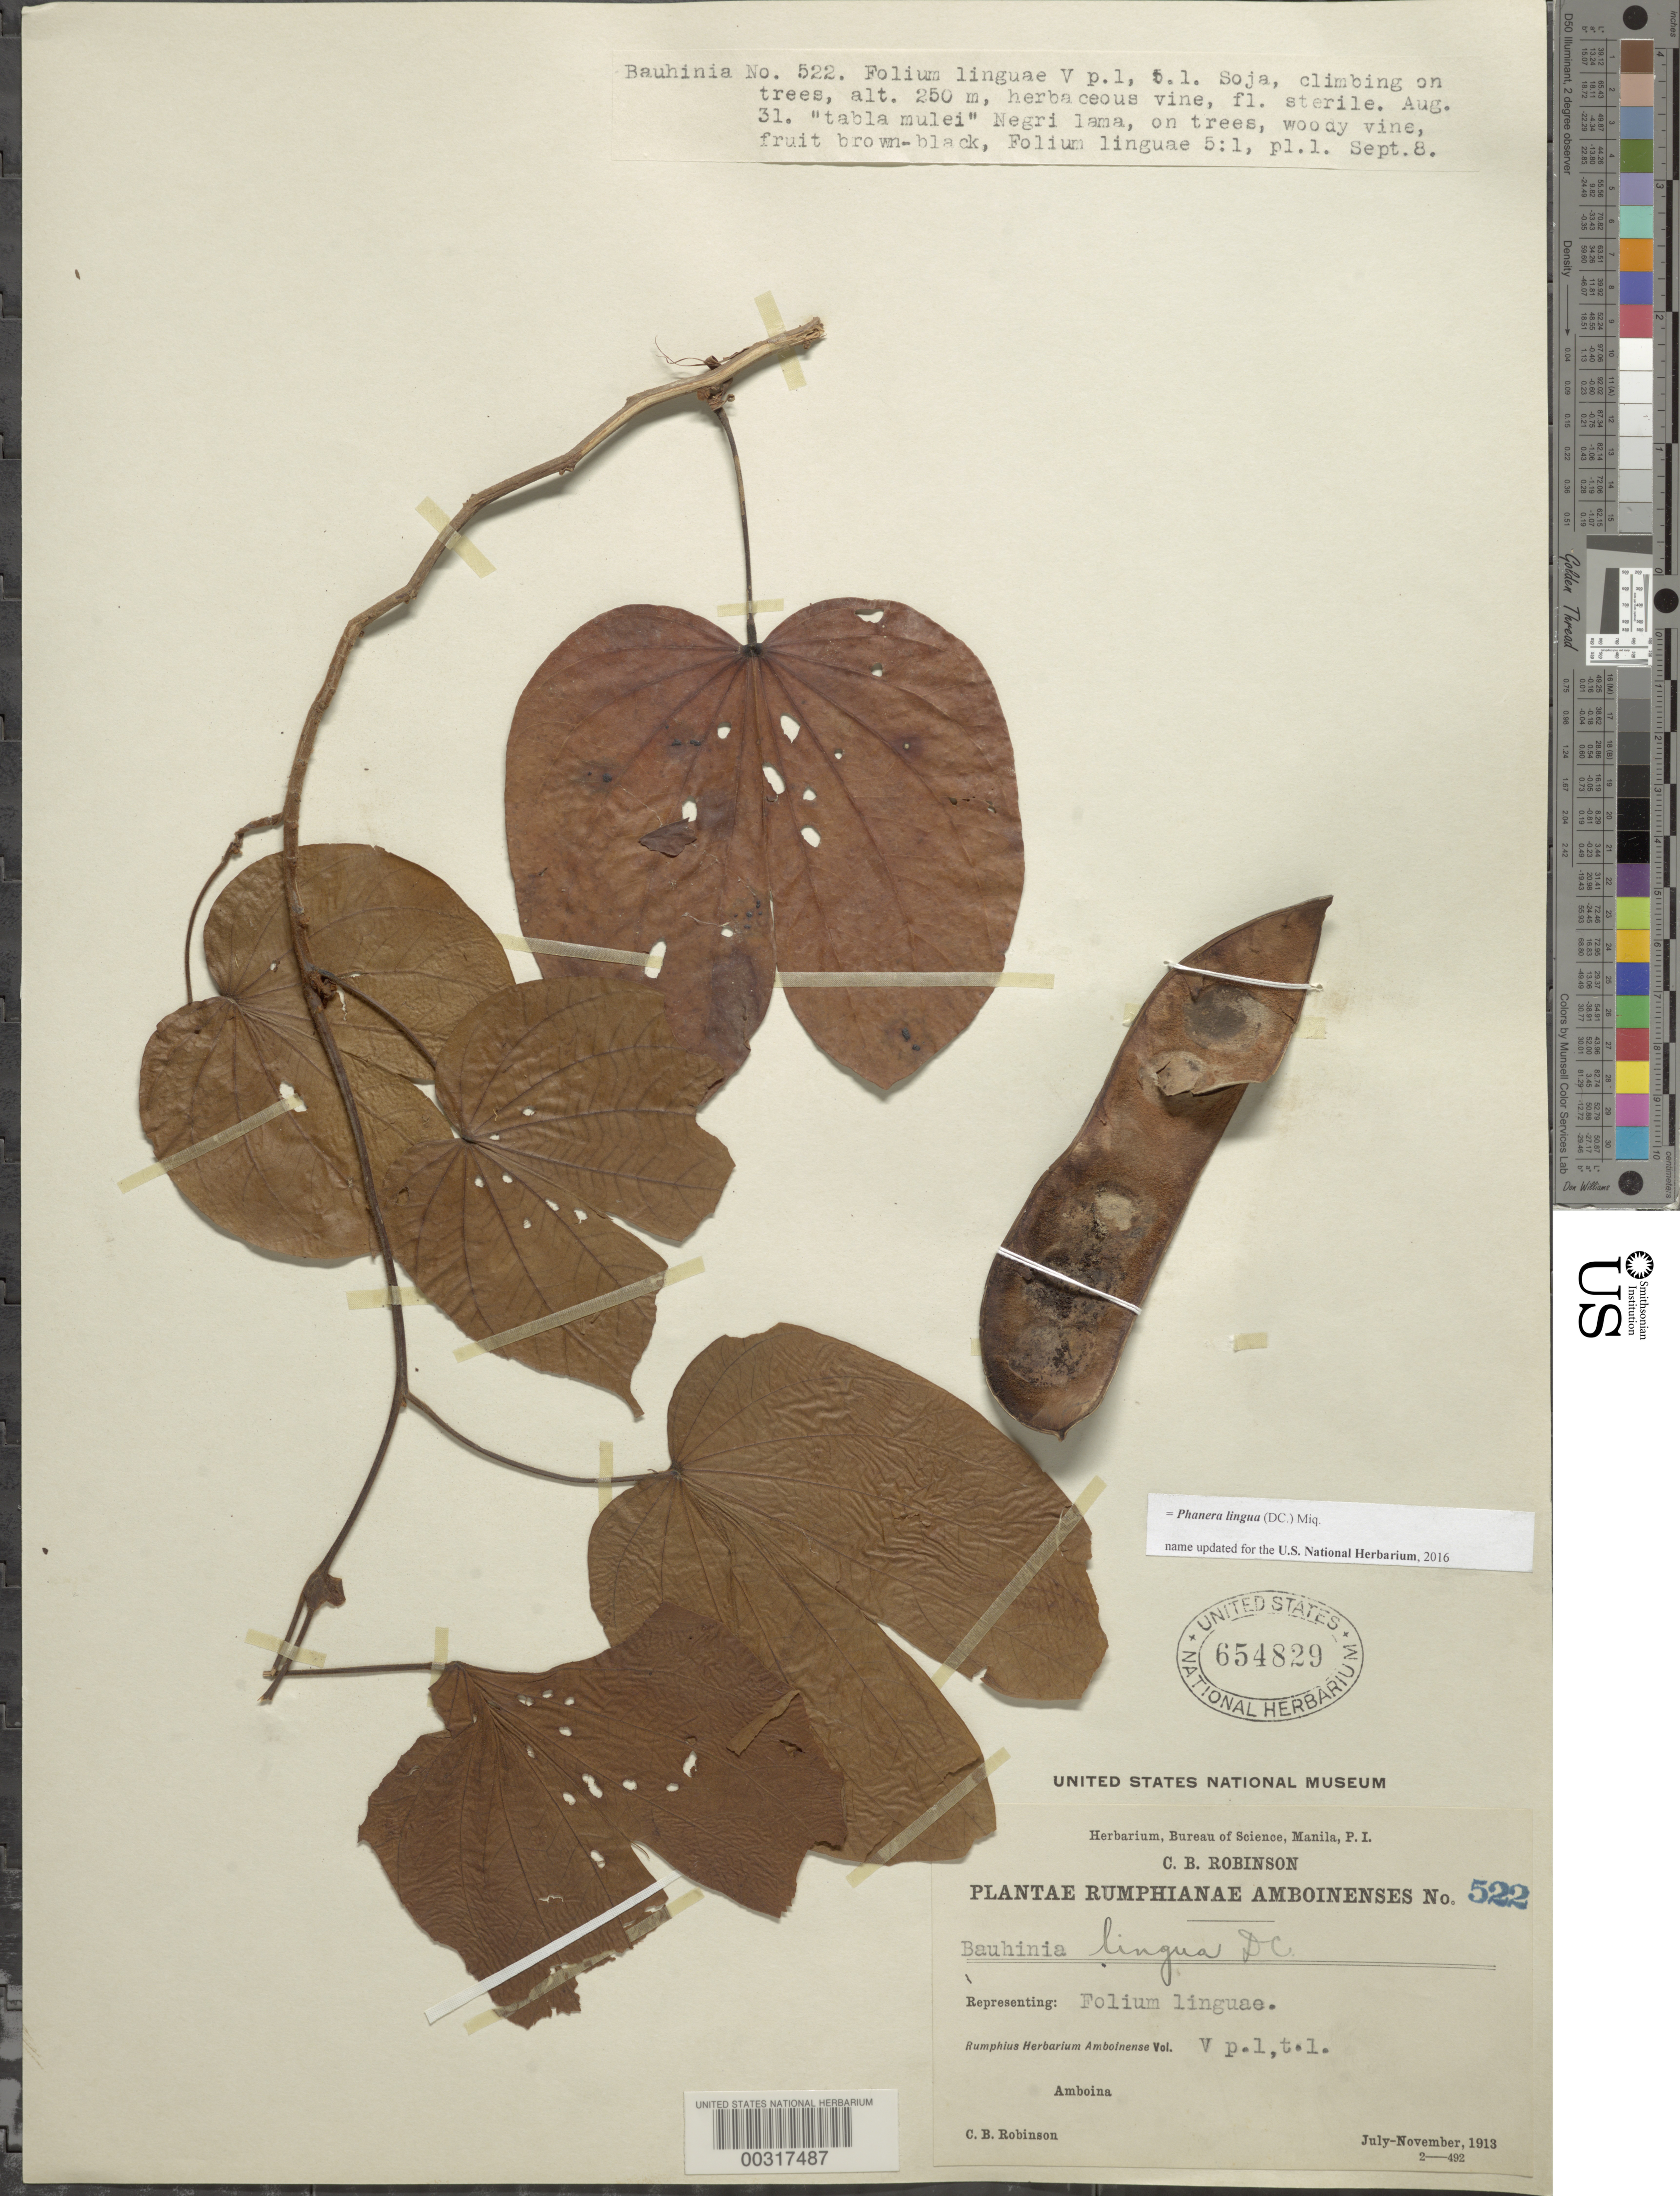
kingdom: Plantae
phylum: Tracheophyta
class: Magnoliopsida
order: Fabales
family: Fabaceae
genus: Phanera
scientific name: Phanera lingua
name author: (DC.) Miq.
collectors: C. Robinson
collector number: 522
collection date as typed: Jul 1913 to -- Nov 1913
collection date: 1913-07/1913-11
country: Indonesia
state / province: Maluku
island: Amboina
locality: Amboina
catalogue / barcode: US 654829